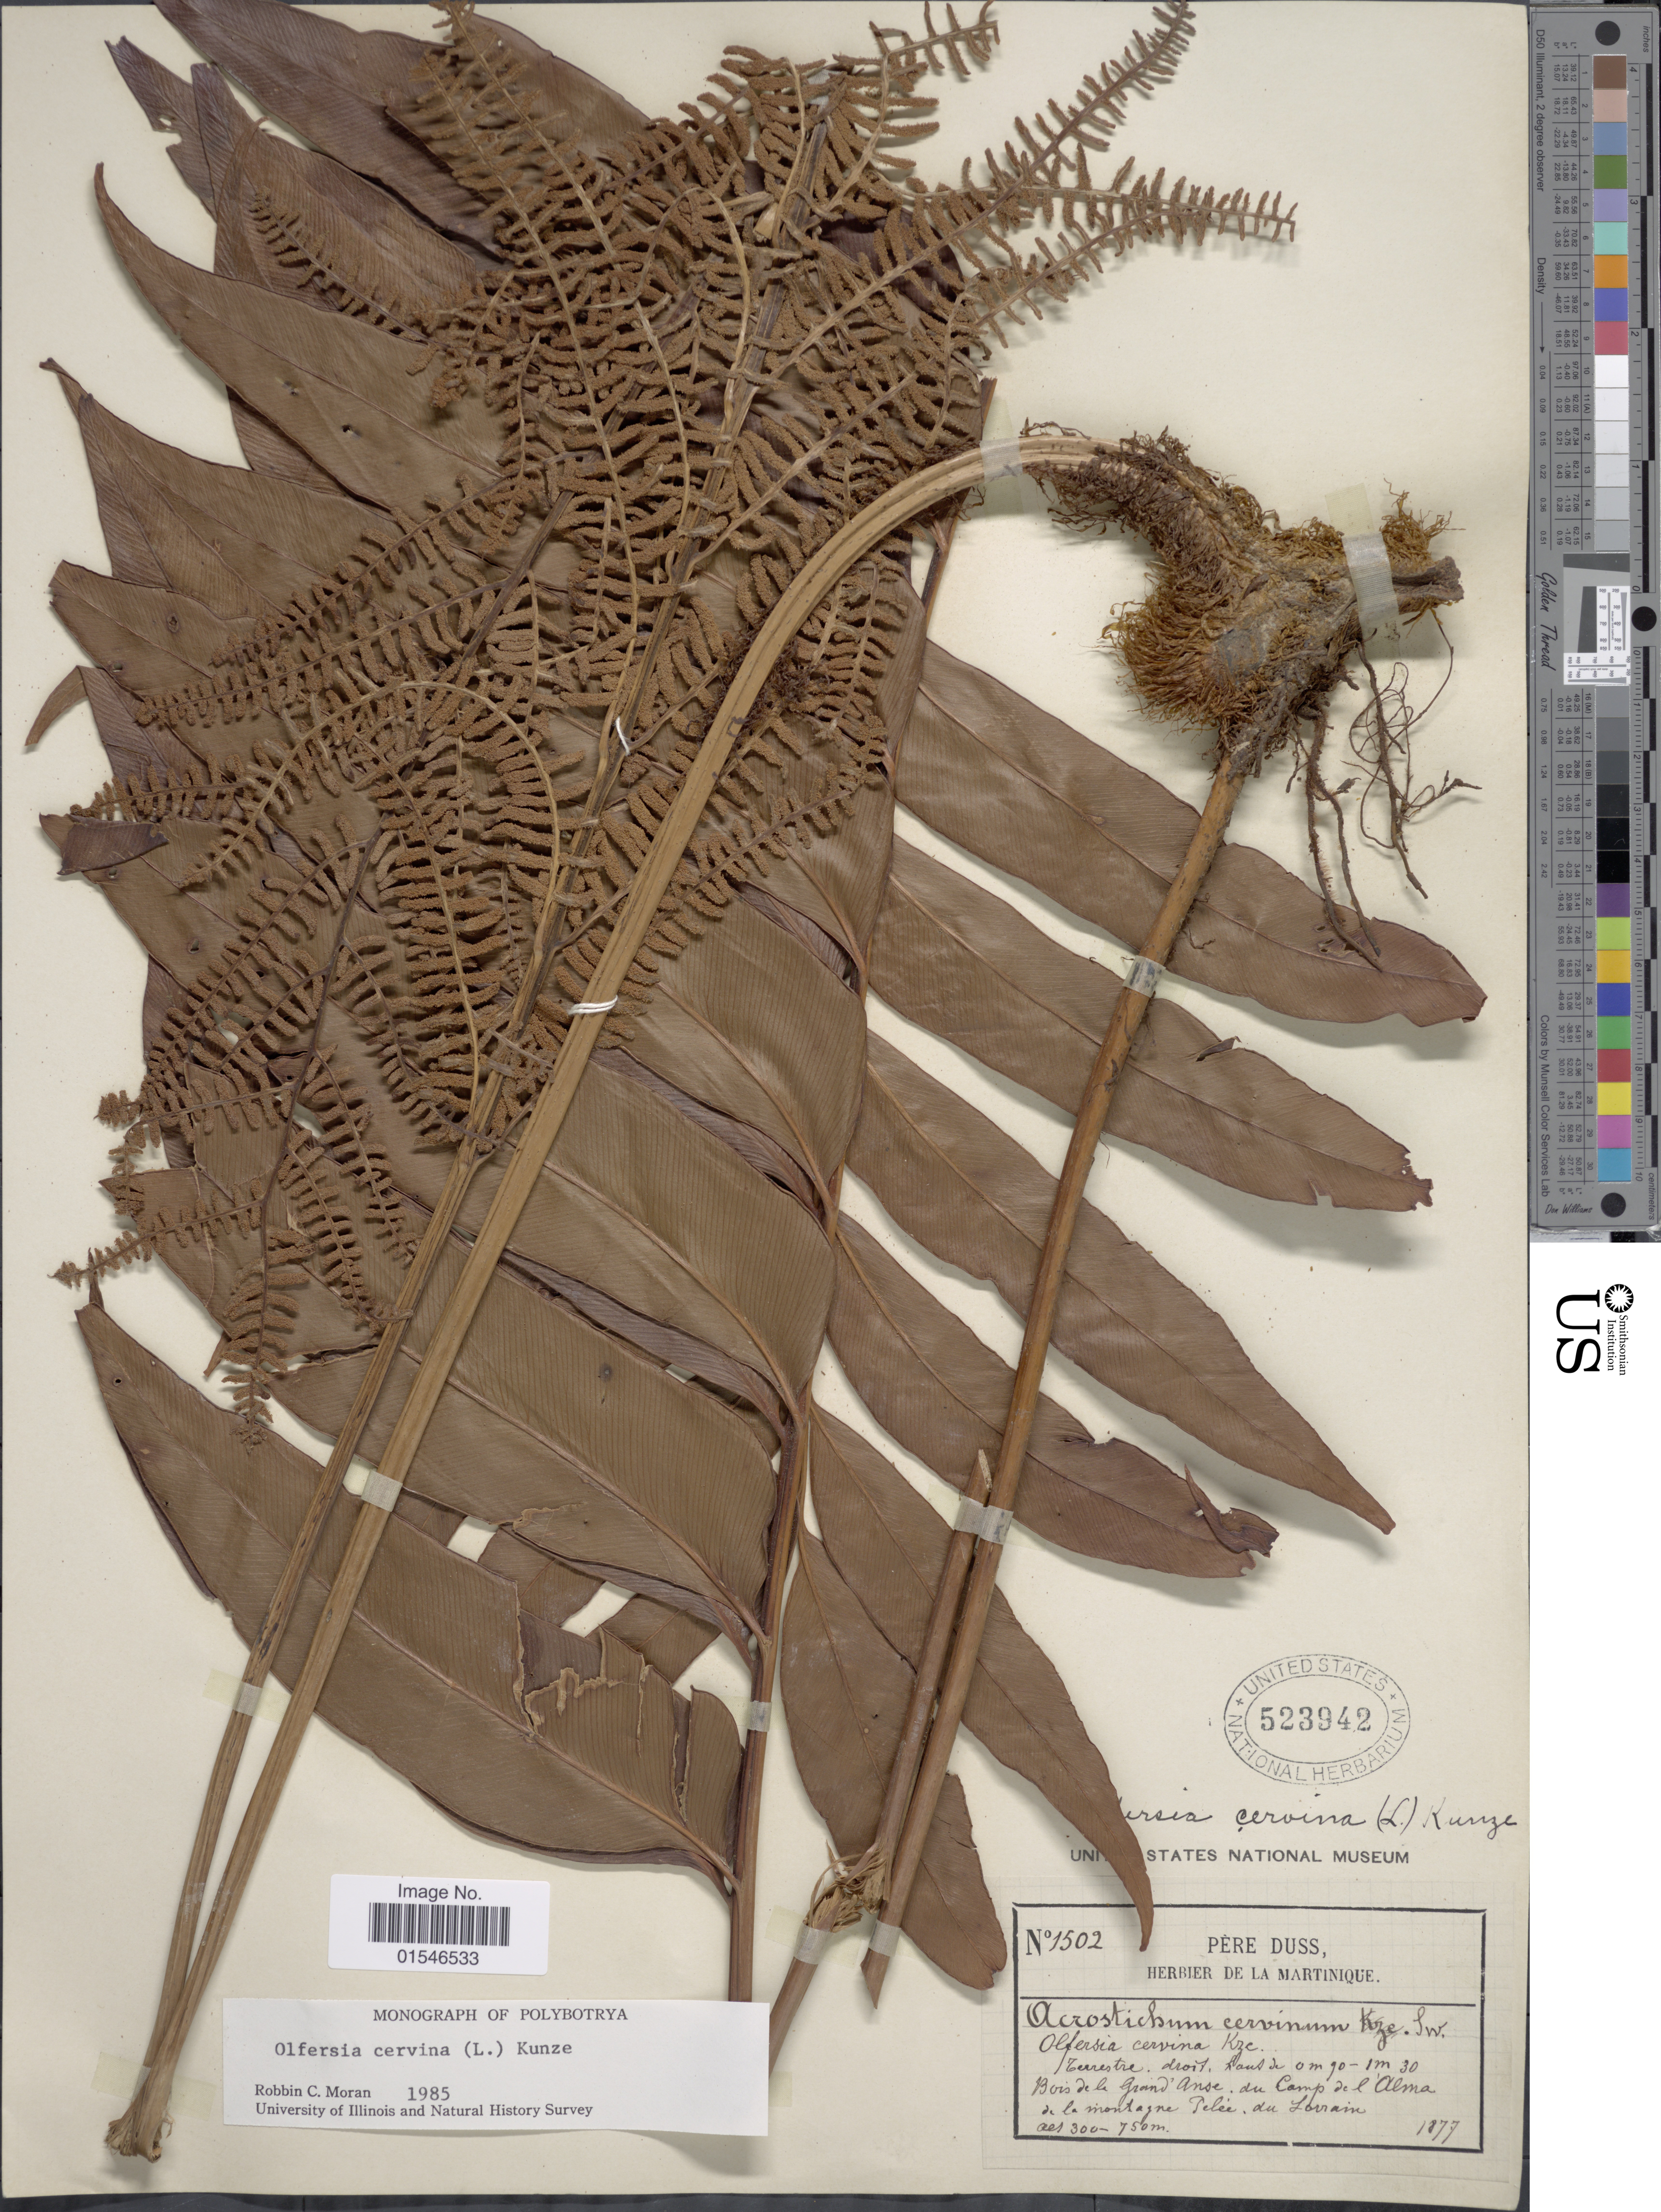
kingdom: Plantae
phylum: Tracheophyta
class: Polypodiopsida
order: Polypodiales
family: Dryopteridaceae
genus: Olfersia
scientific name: Olfersia cervina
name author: (L.) Kunze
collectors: Père Duss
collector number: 1502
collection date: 1877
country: Martinique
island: Martinique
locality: Bois de la Grand-Anse. du Camp del 'Alma de la montagne Peleé, du Lorrain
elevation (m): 300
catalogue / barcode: US 523942